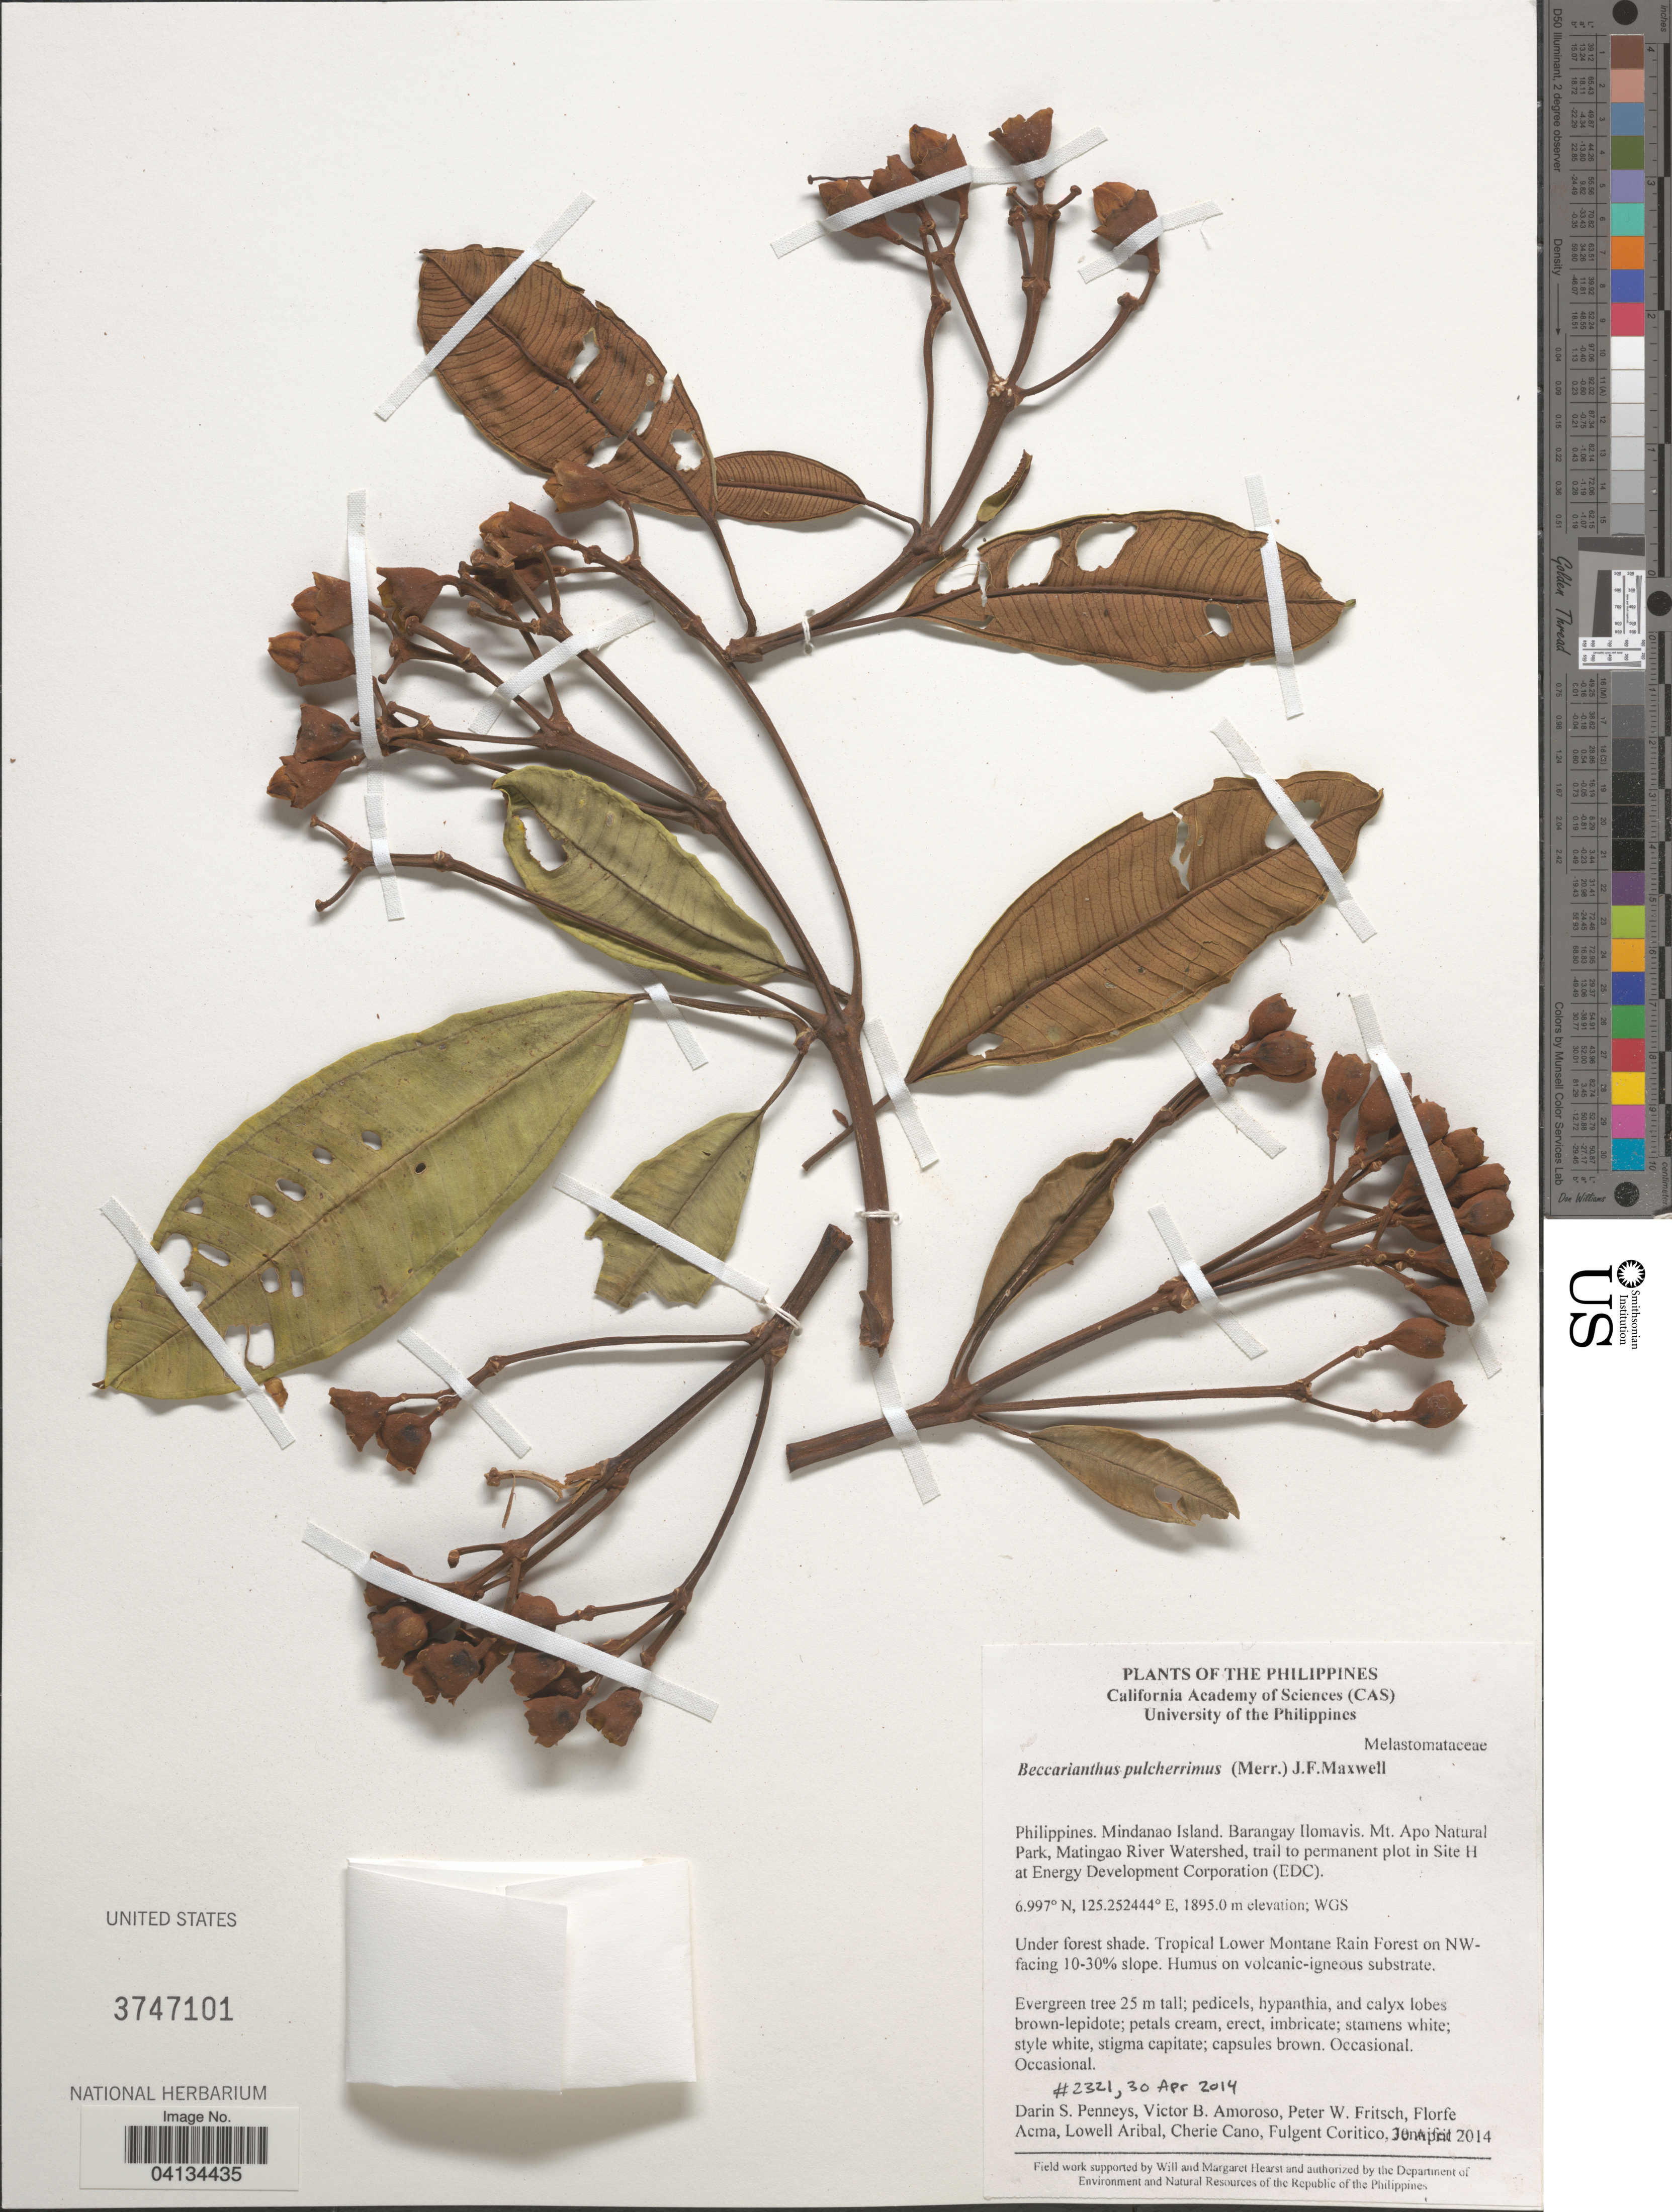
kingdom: Plantae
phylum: Tracheophyta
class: Magnoliopsida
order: Myrtales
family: Melastomataceae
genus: Beccarianthus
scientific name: Beccarianthus pulcherrimus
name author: (Merr.) J.F. Maxwell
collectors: D. S. Penneys, V. Amoroso, P. W. Fritsch, F. Acma & et al.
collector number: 2321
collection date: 2014-04-30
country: Philippines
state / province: Soccsksargen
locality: Mindanao Island. Barangay Ilomavis. Mt. Apo Natural Park, Matingao River Watershed, trail to permanent plot in Site H at Energy Development Corporation (EDC). Tropical Lower Montane Rain Forest on NW-facing 10-30% slope. WGS.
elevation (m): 1895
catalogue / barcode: US 3747101